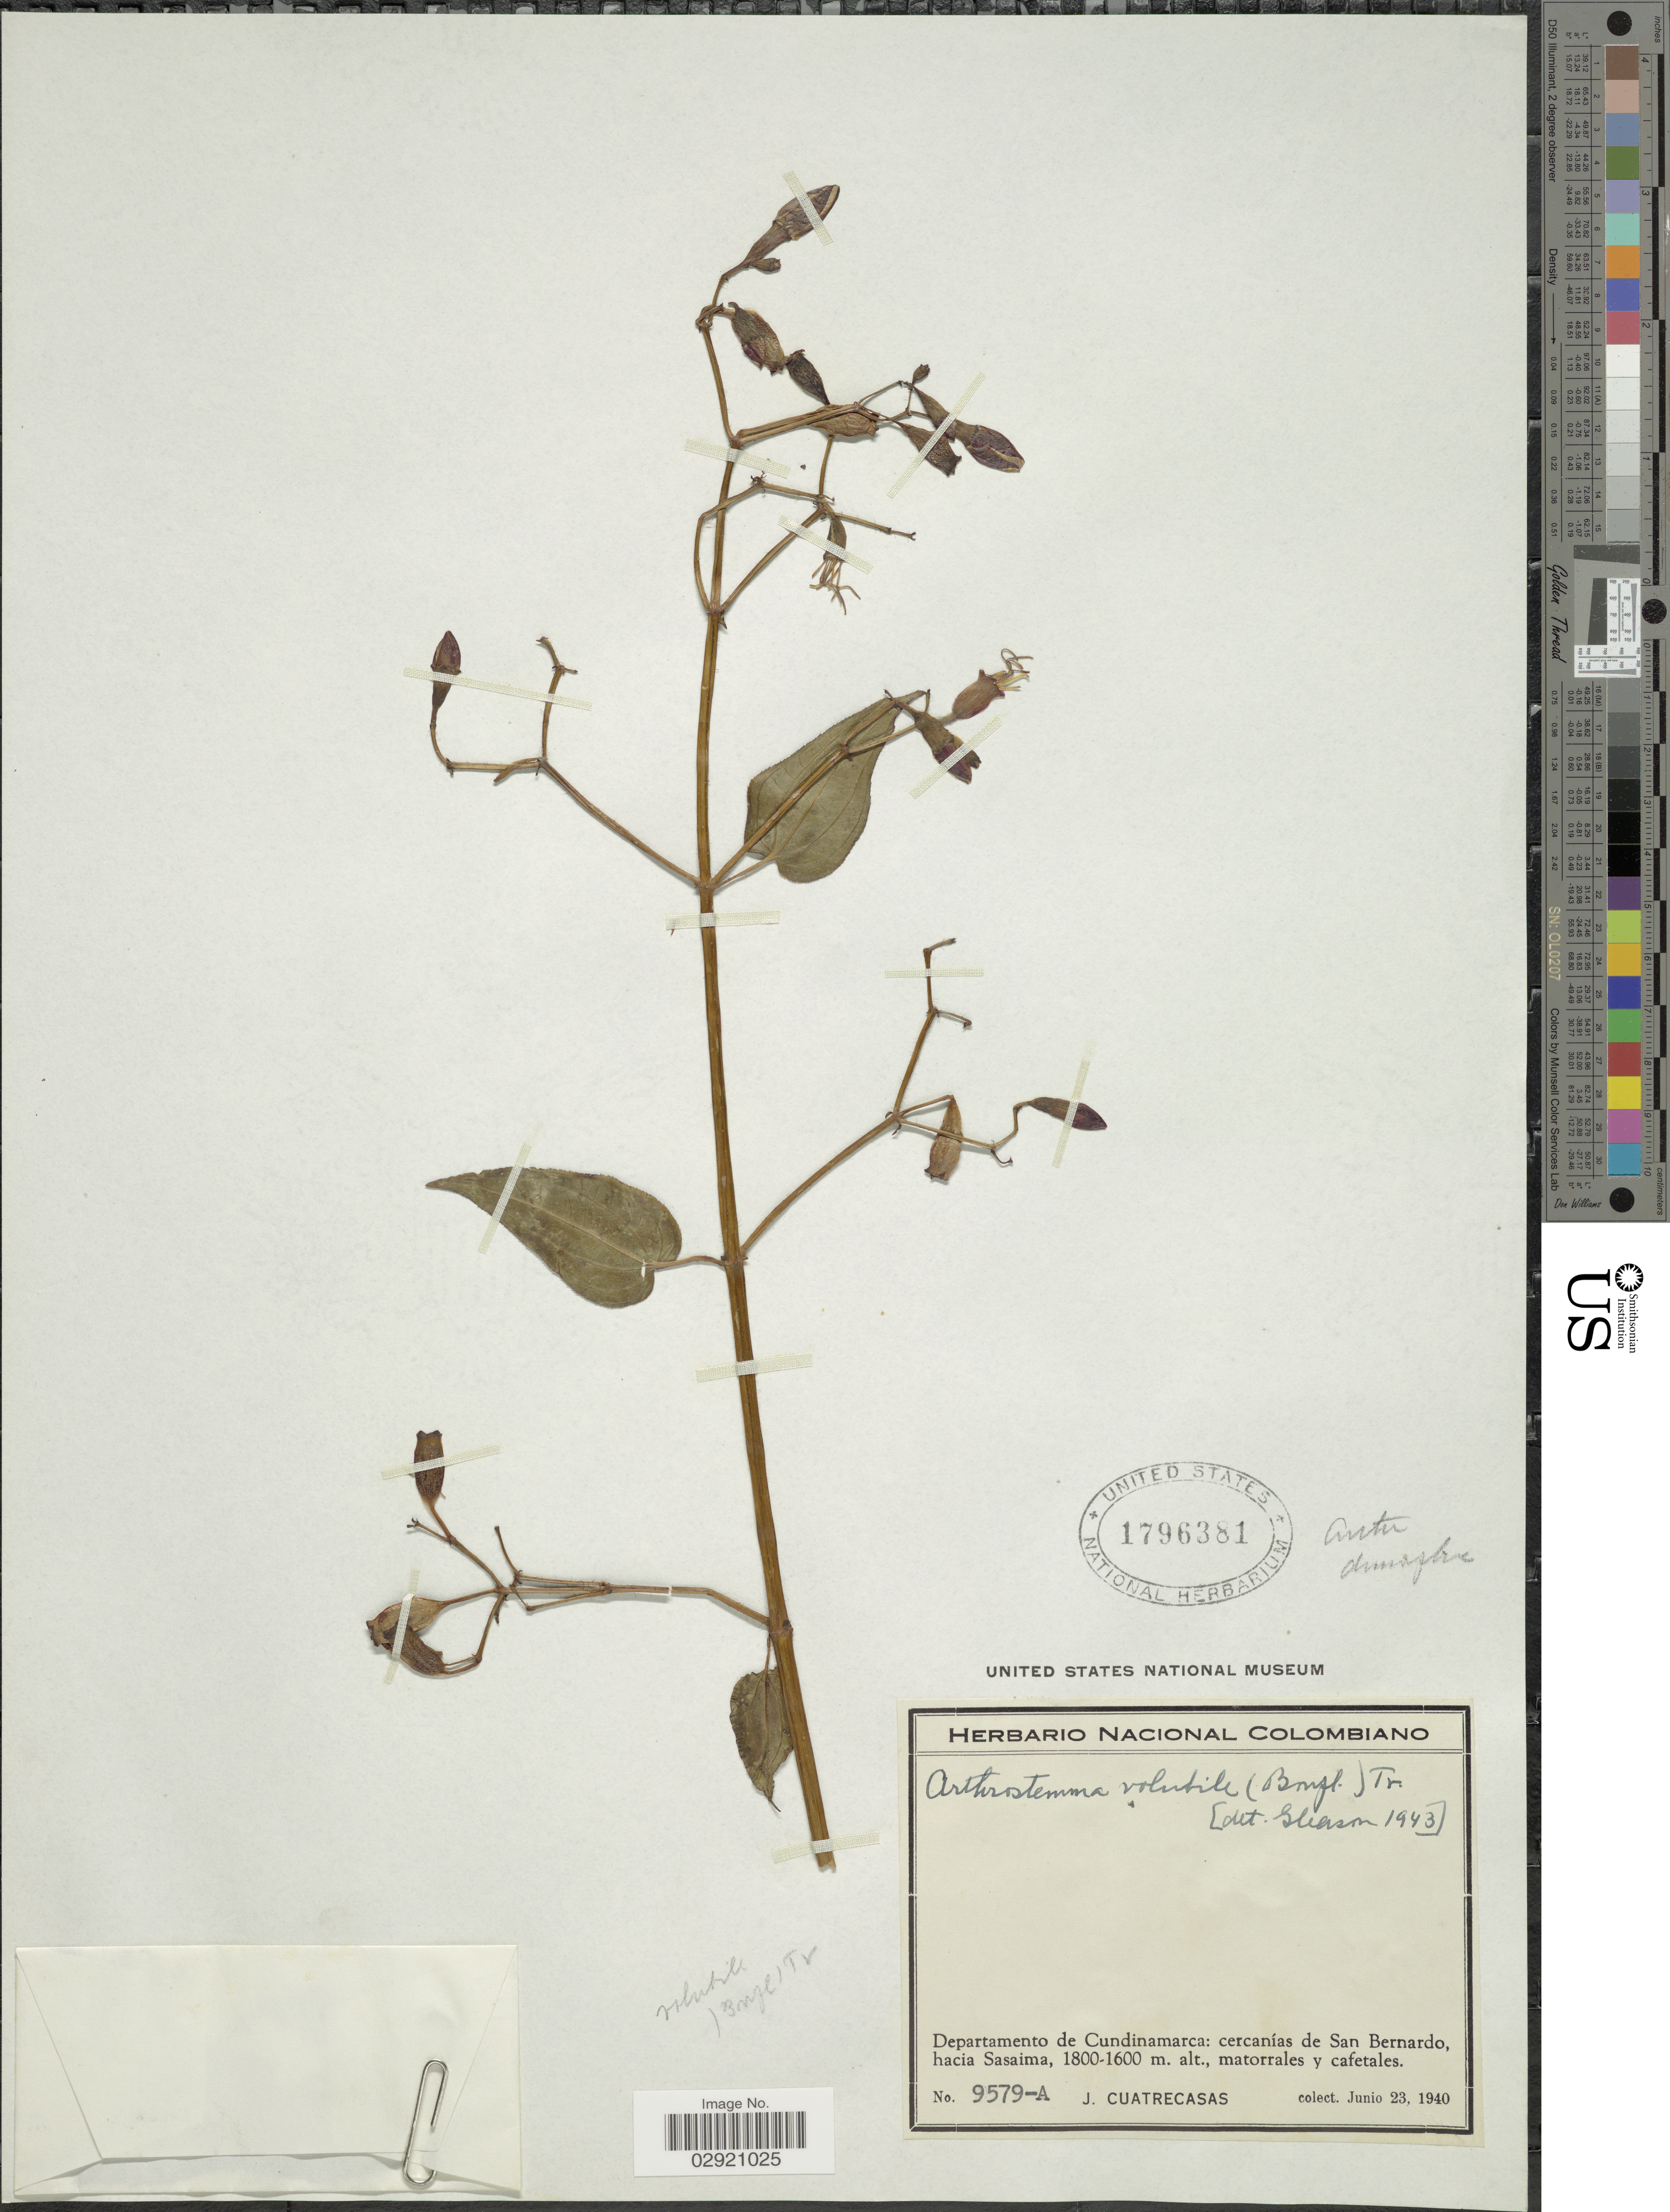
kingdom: Plantae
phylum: Tracheophyta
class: Magnoliopsida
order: Myrtales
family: Melastomataceae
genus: Arthrostemma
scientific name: Arthrostemma ciliatum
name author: Pav. ex D. Don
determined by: Strong, Mark T., (BOT), Smithsonian Institution - National Museum of Natural History (UNITED STATES)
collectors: J. Cuatrecasas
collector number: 9579-A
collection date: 1940-06-23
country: Colombia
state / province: Cundinamarca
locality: Departamento de Cundinamarca: cercanías de San Bernardo, hacia Sasaima.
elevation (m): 1600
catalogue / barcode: US 1796381